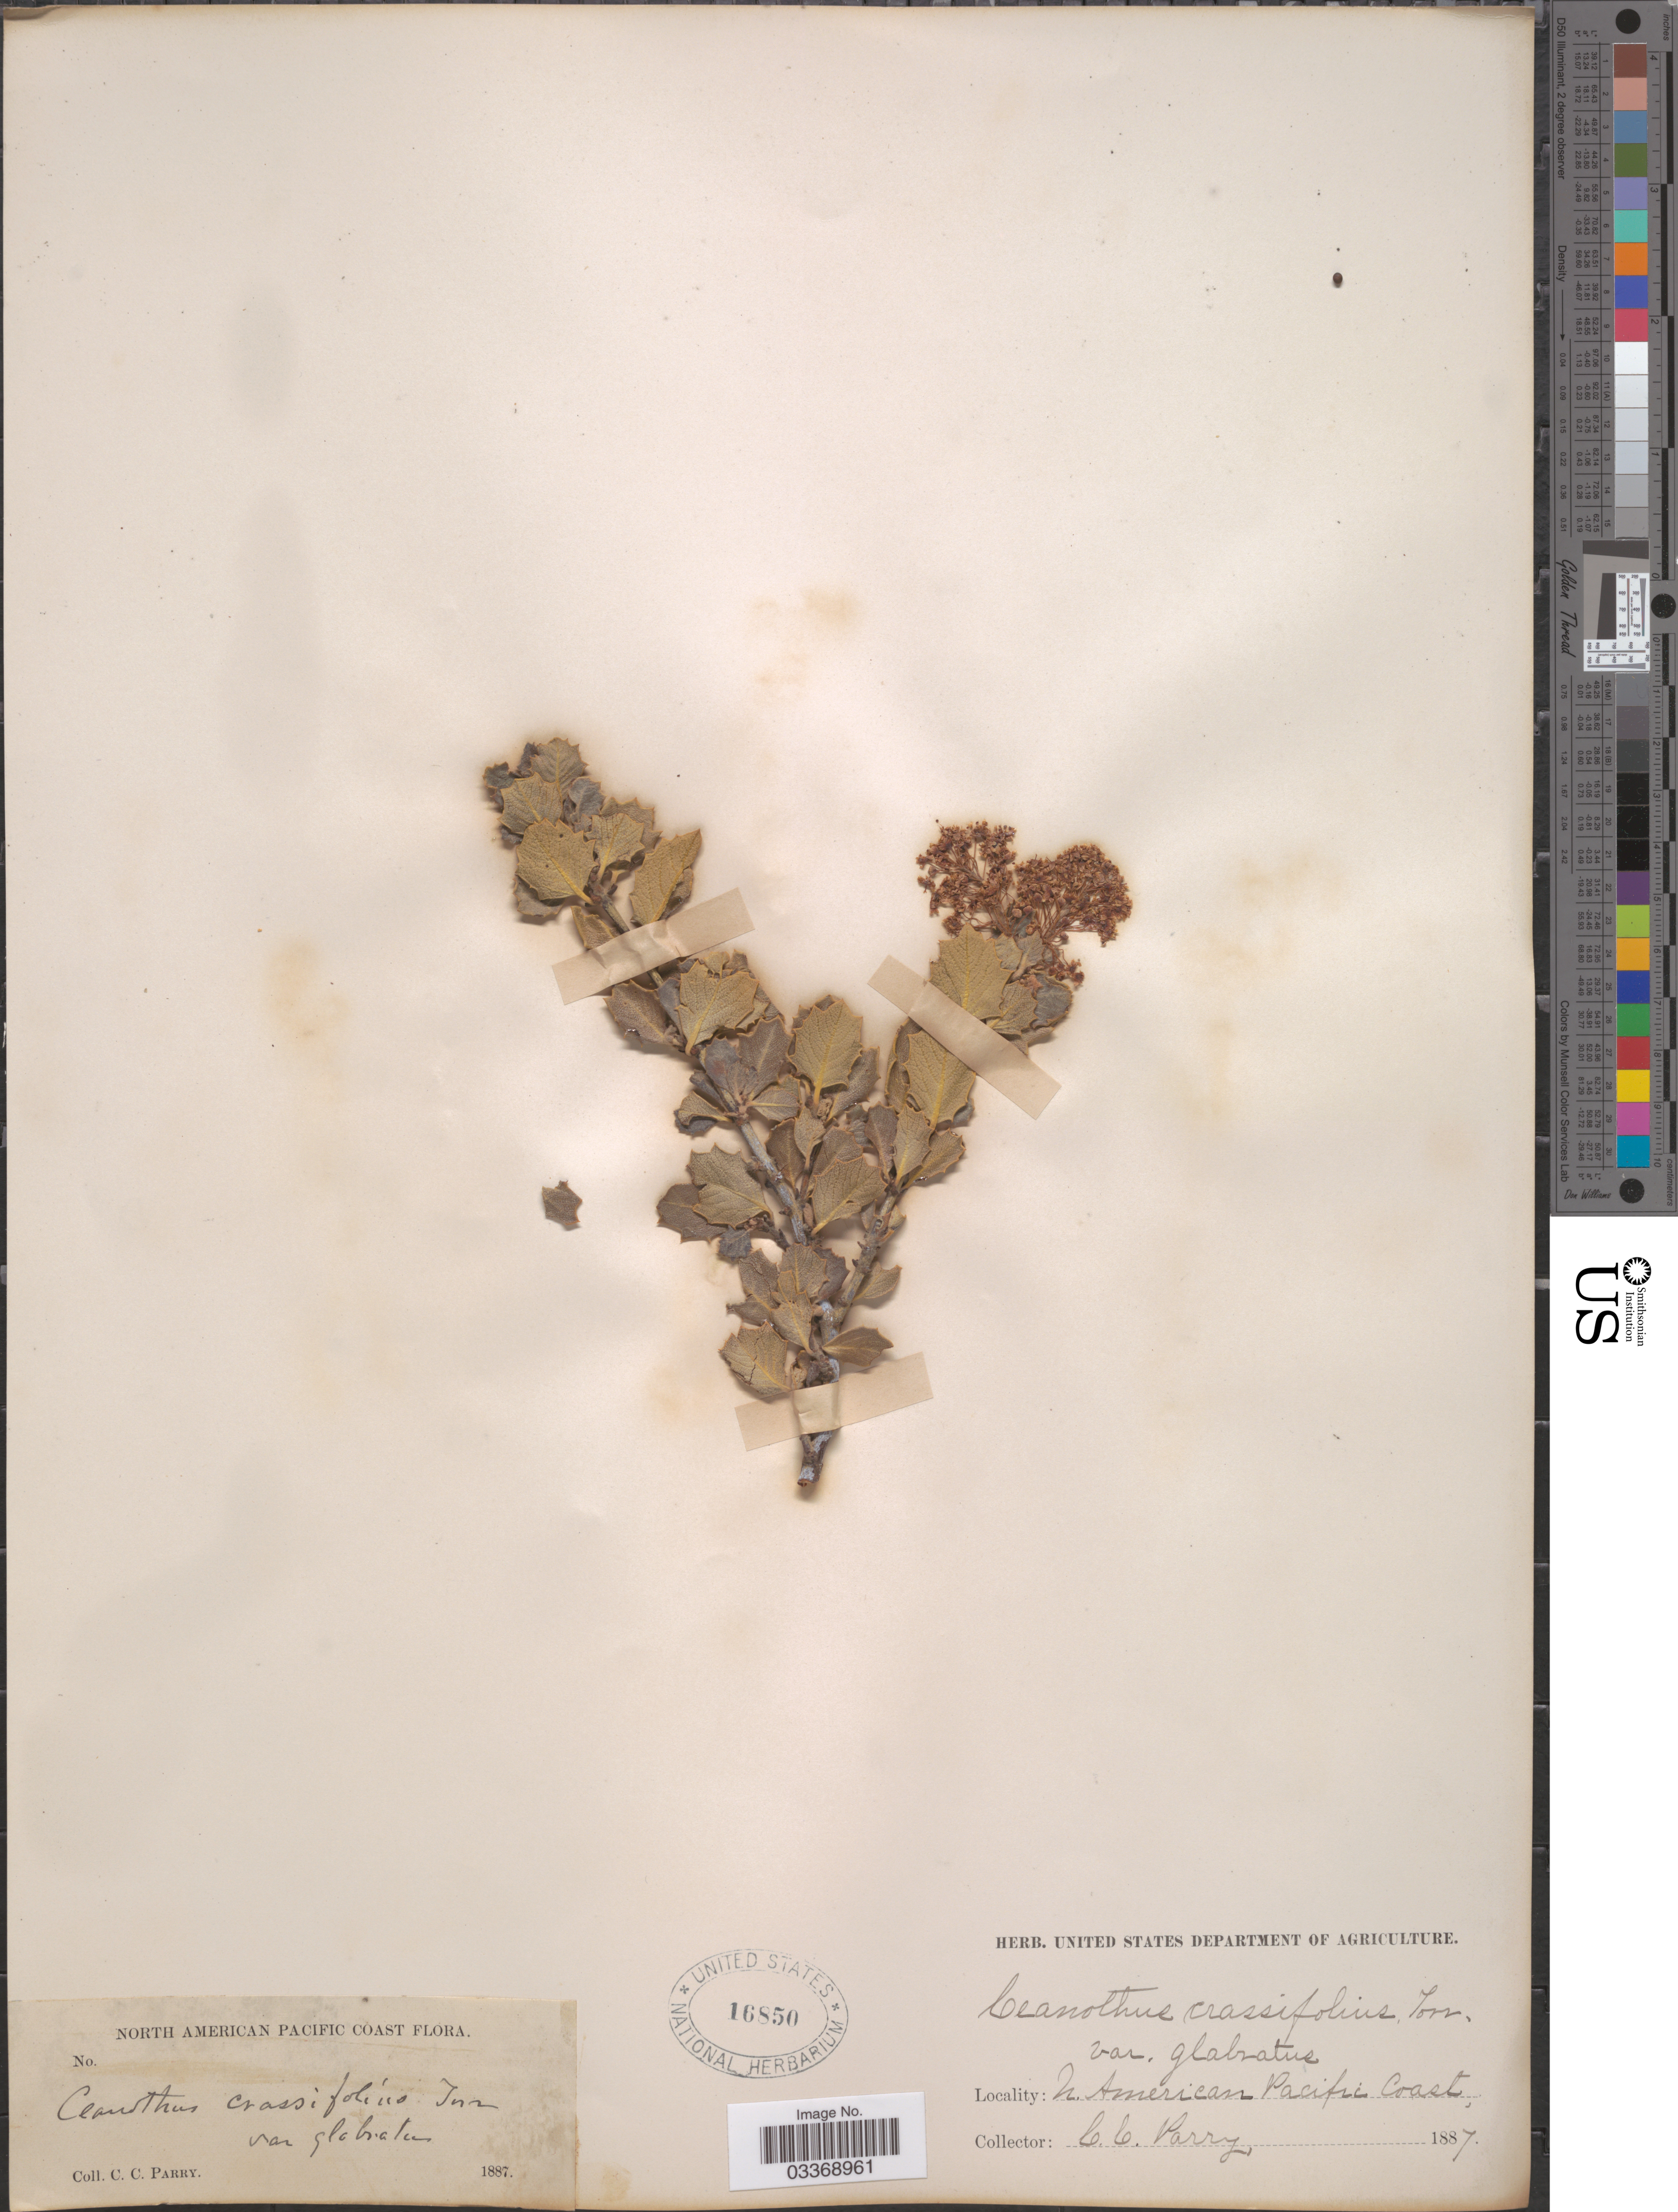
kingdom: Plantae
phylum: Tracheophyta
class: Magnoliopsida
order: Rosales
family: Rhamnaceae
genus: Ceanothus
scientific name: Ceanothus crassifolius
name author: Torr.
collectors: C. C. Parry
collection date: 1887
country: United States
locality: North American Pacific Coast.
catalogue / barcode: US 16850